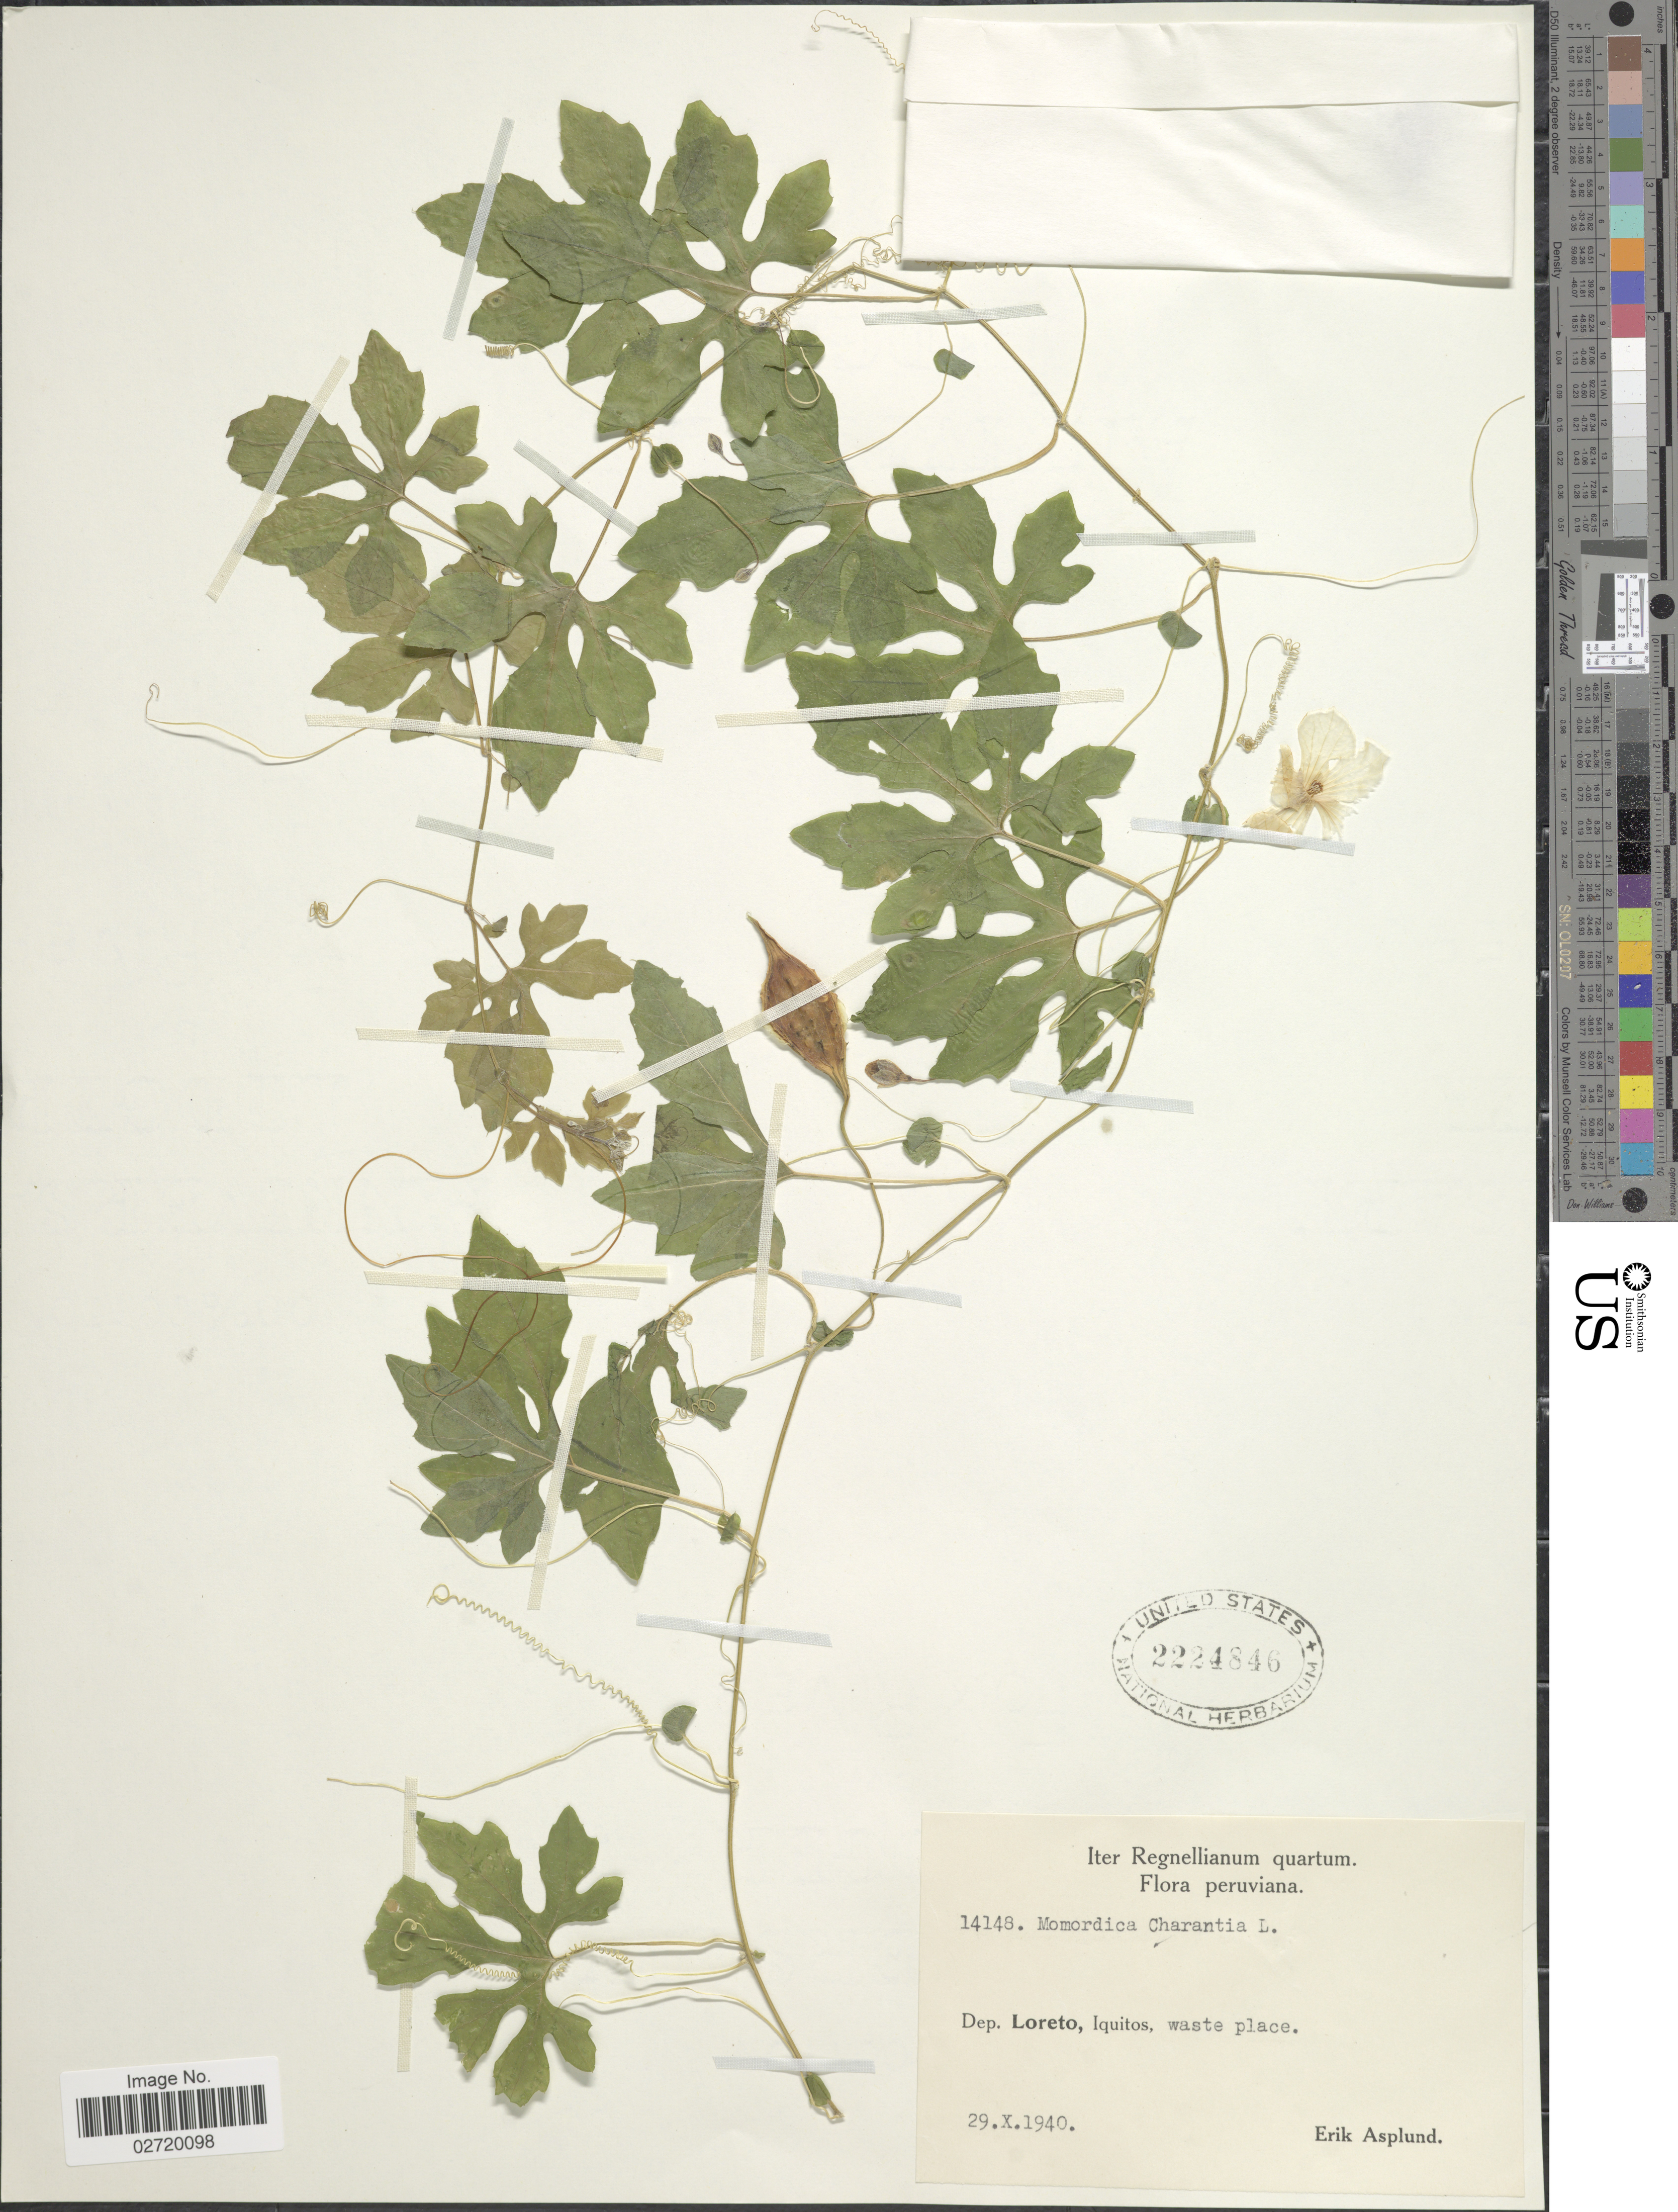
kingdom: Plantae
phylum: Tracheophyta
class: Magnoliopsida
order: Cucurbitales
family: Cucurbitaceae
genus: Momordica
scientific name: Momordica charantia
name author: L.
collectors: E. Asplund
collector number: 14148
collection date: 1940-10-29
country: Peru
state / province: Loreto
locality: Dep. Loreto, Iquitos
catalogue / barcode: US 2224846